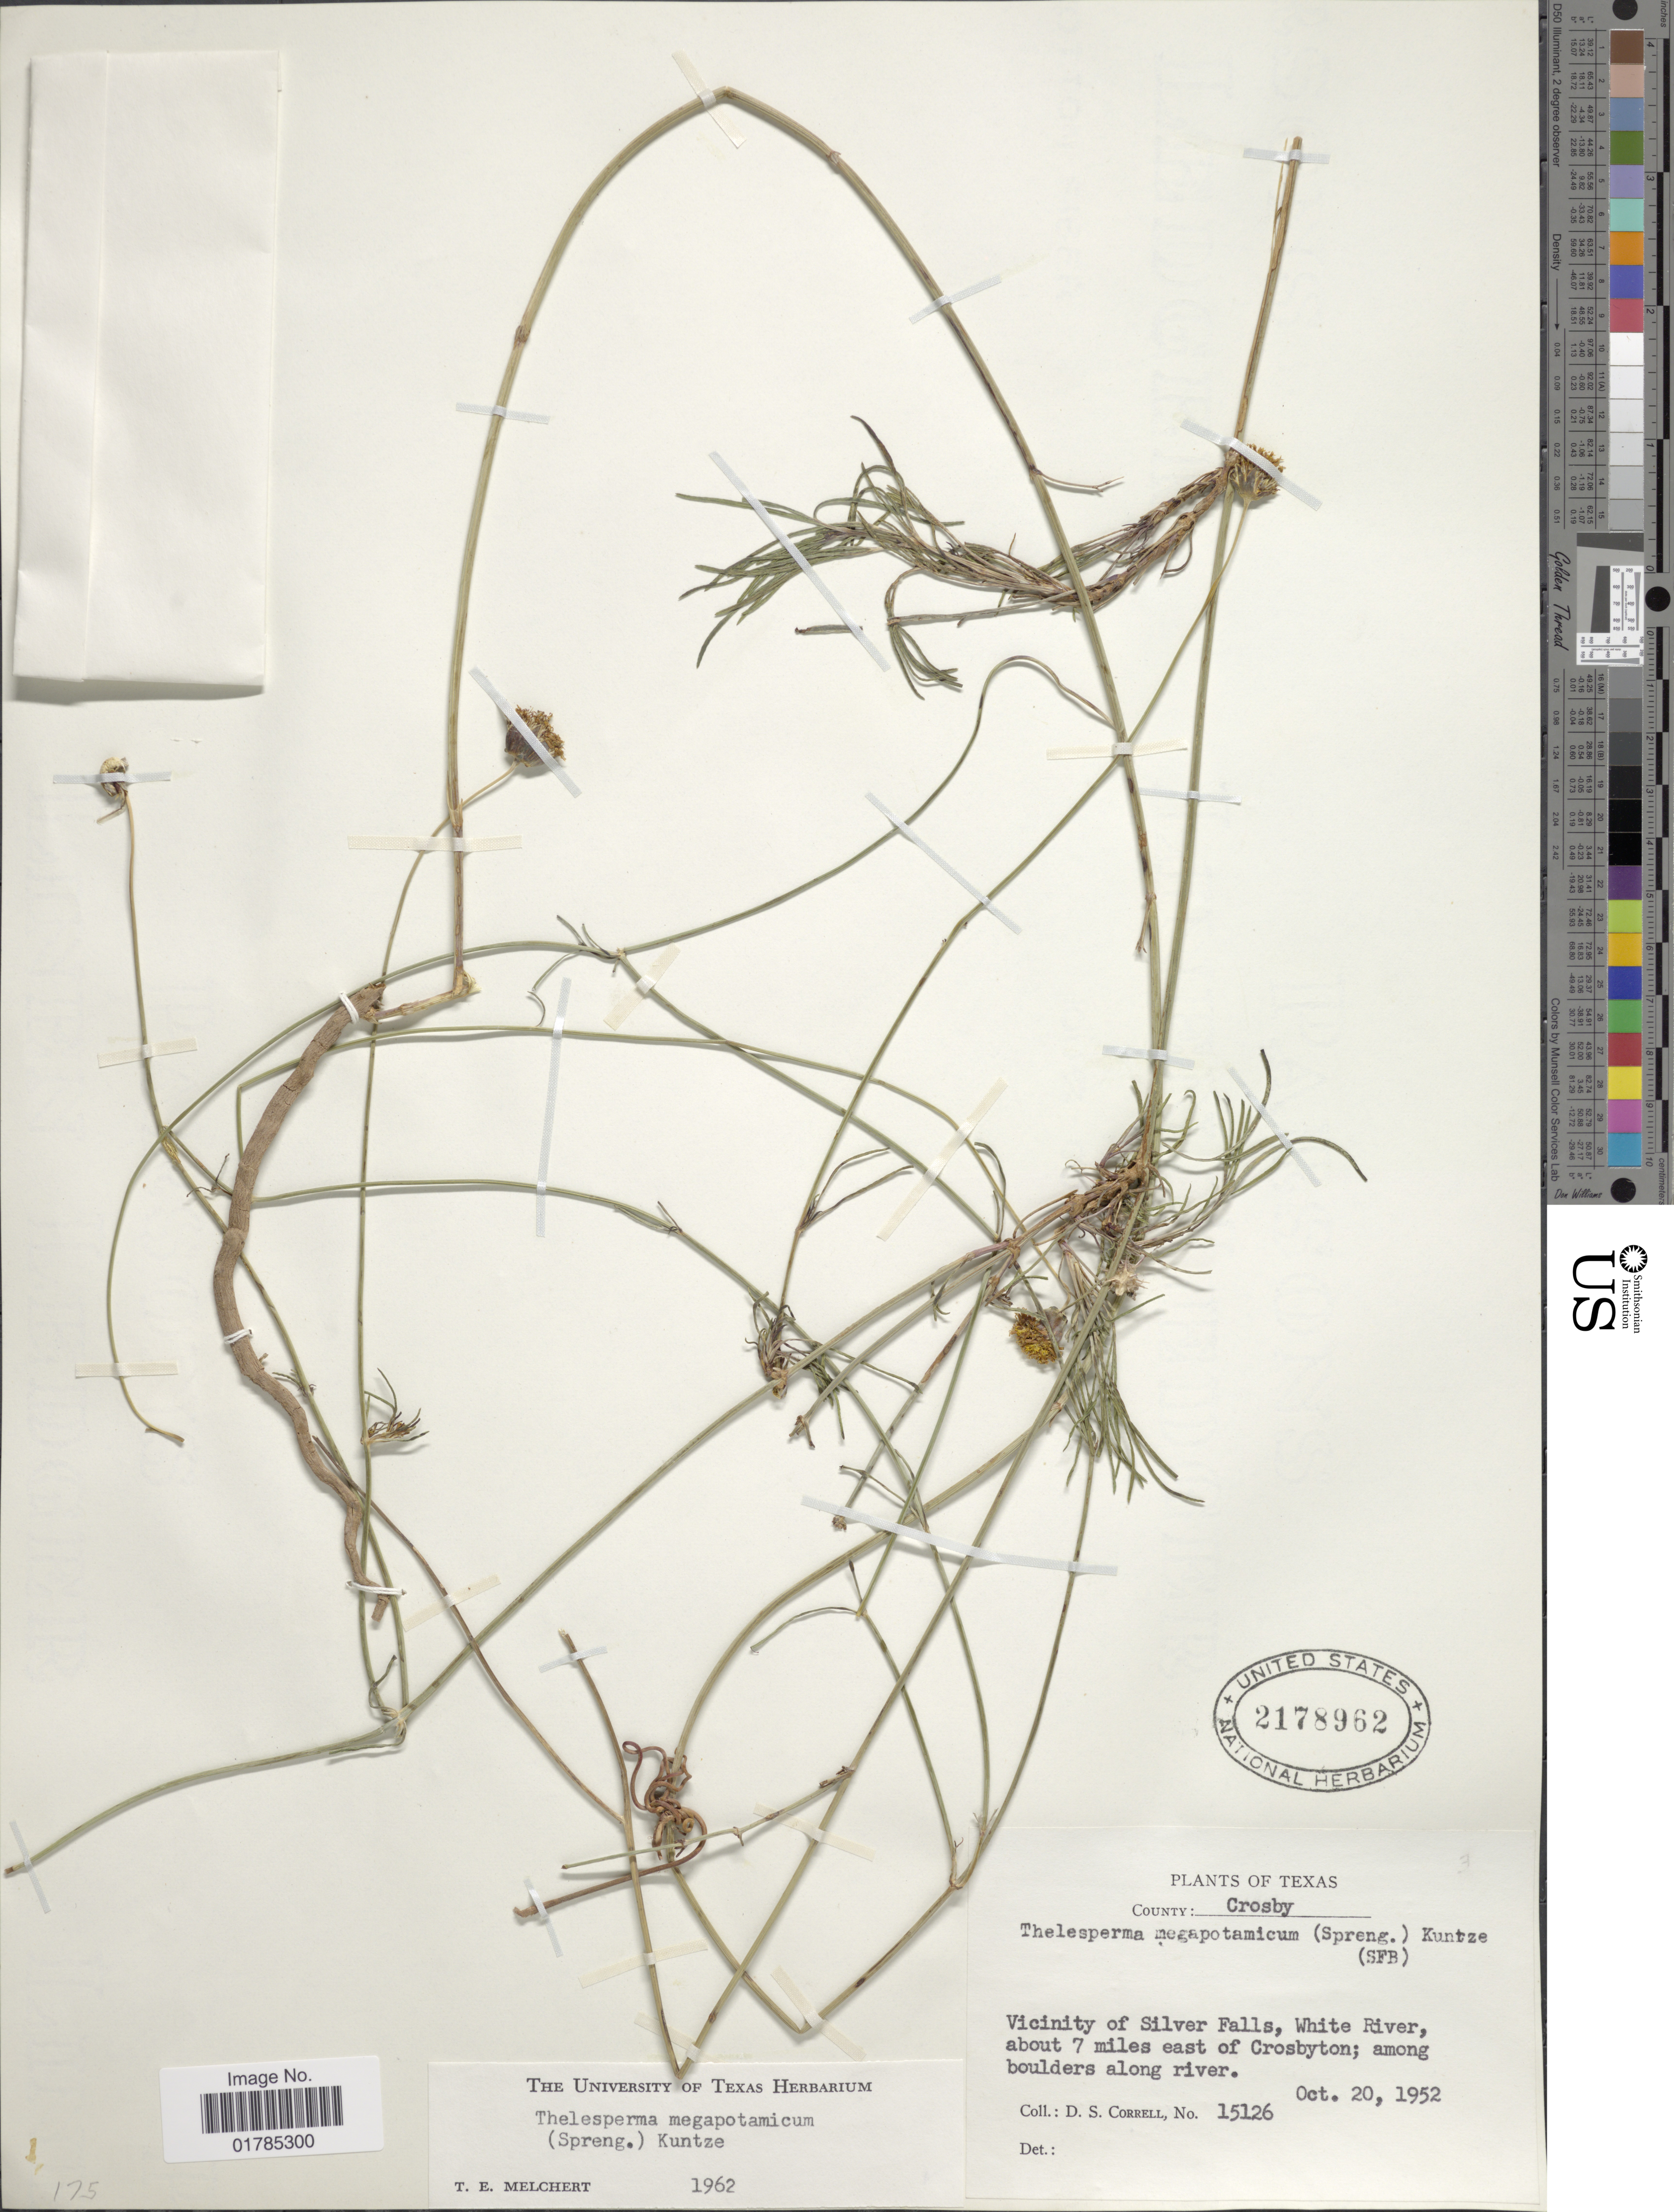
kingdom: Plantae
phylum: Tracheophyta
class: Magnoliopsida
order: Asterales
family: Asteraceae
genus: Thelesperma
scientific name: Thelesperma megapotamicum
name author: (Spreng.) Herter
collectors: D. S. Correll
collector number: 15126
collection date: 1952-10-30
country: United States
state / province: Texas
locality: County Crosby, Vicinity of Silver Falls, White River about 7 miles east of Crosbyton, among boulders along river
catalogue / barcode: US 2178962